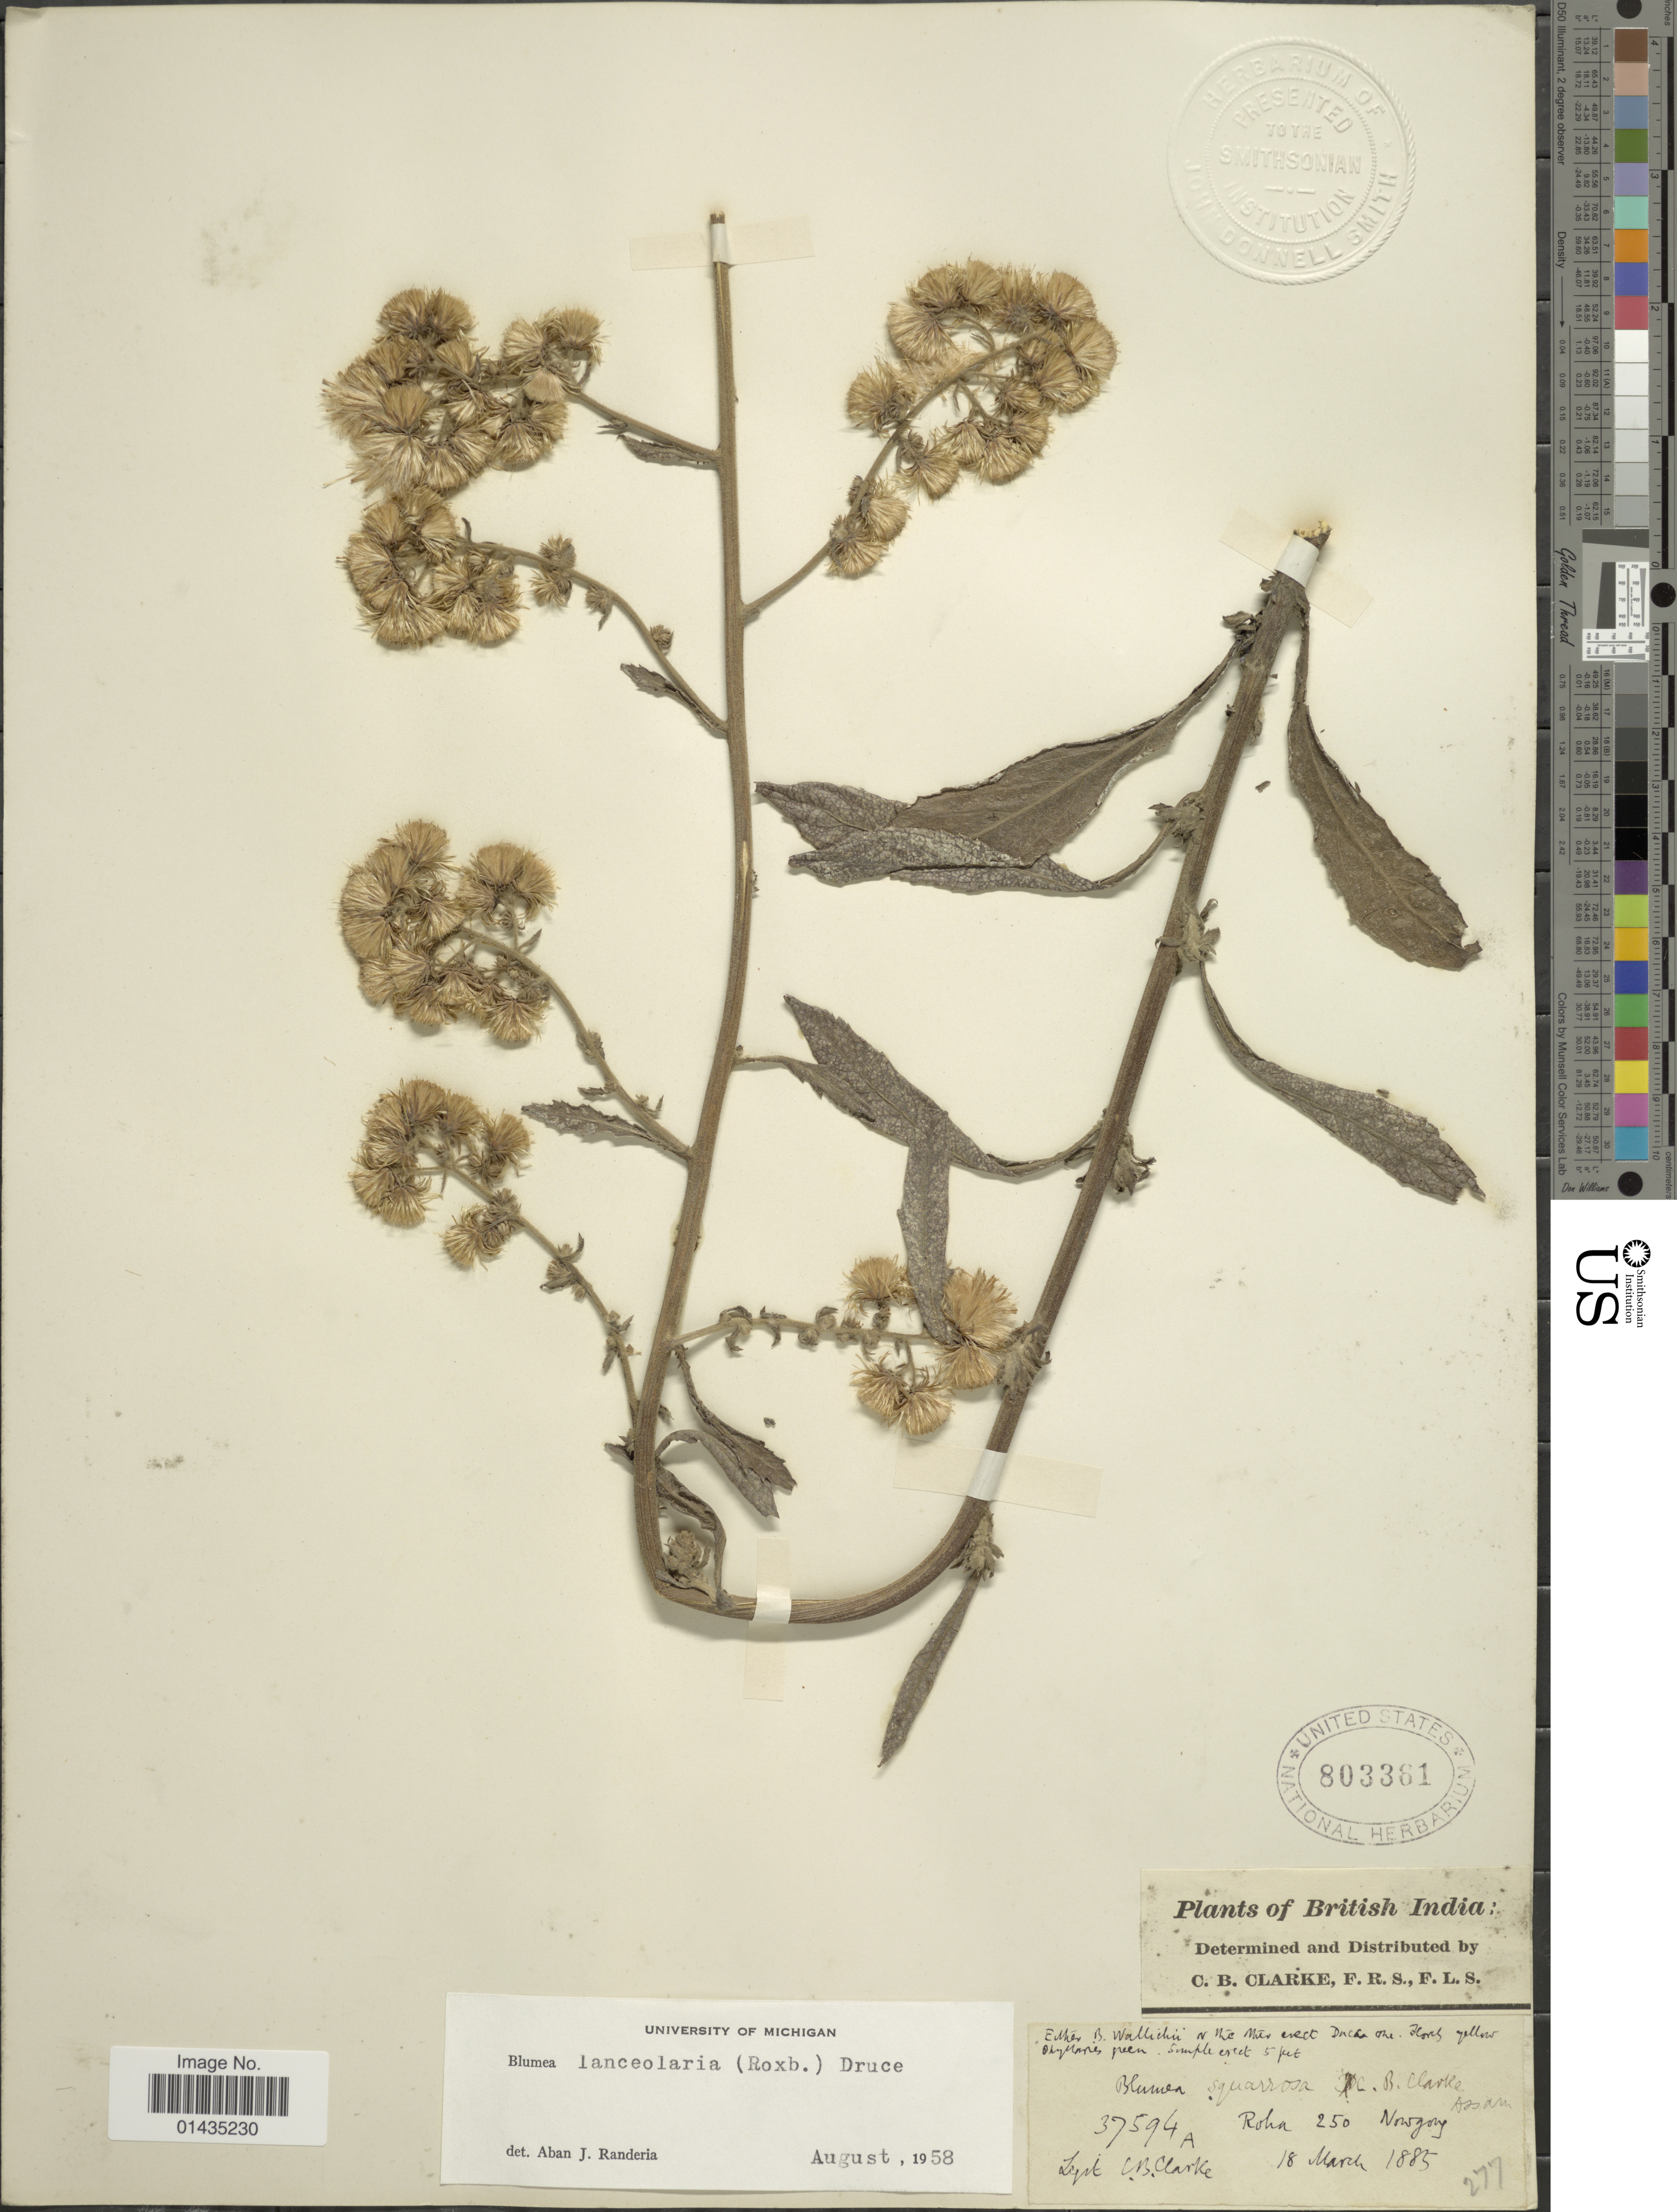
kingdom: Plantae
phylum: Tracheophyta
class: Magnoliopsida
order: Asterales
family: Asteraceae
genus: Blumea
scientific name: Blumea lanceolaria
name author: (Roxb.) Druce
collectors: C. B. Clarke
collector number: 37594A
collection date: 1885-03-18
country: India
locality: British India, Roha 250 Nowgong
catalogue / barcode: US 803361